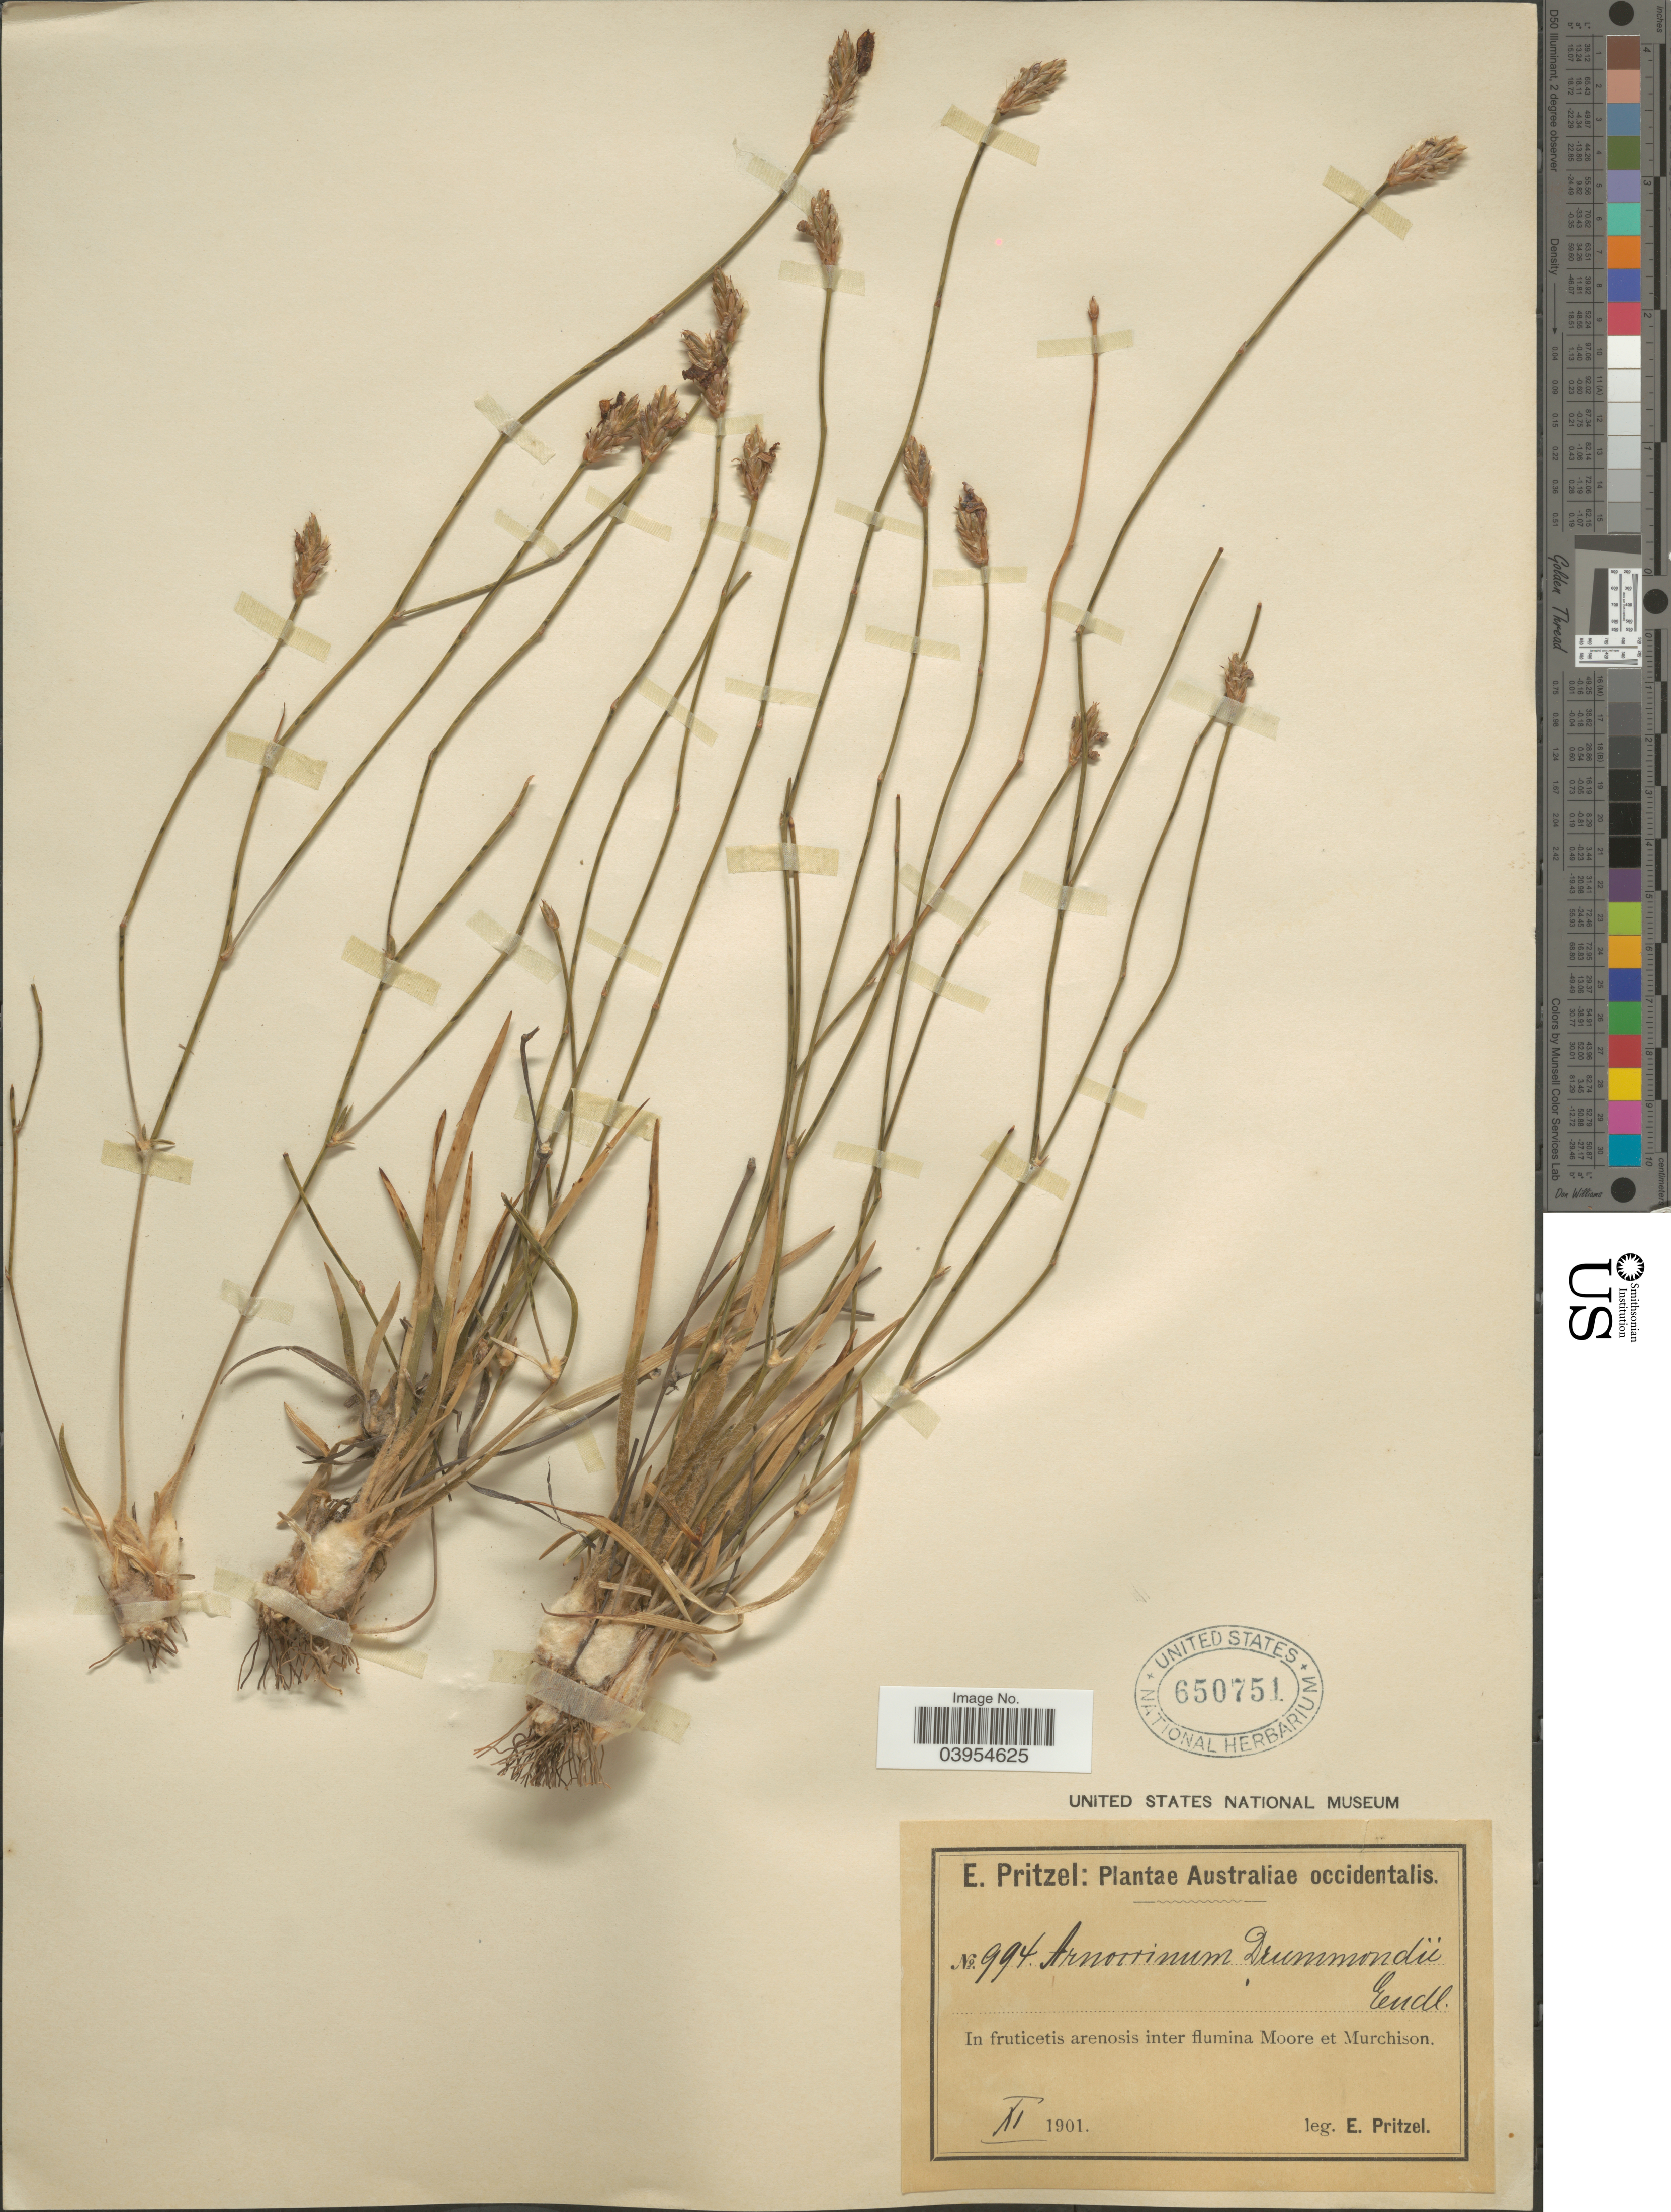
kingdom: Plantae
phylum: Tracheophyta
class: Liliopsida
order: Asparagales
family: Asphodelaceae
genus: Arnocrinum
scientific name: Arnocrinum drummondii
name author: Endl. & Lehm.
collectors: E. G. Pritzel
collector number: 994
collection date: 1901-11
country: Australia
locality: Australiae occidentalis. In fruticetis arenosis inter flumina Moore et Murchison.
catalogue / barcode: US 650751